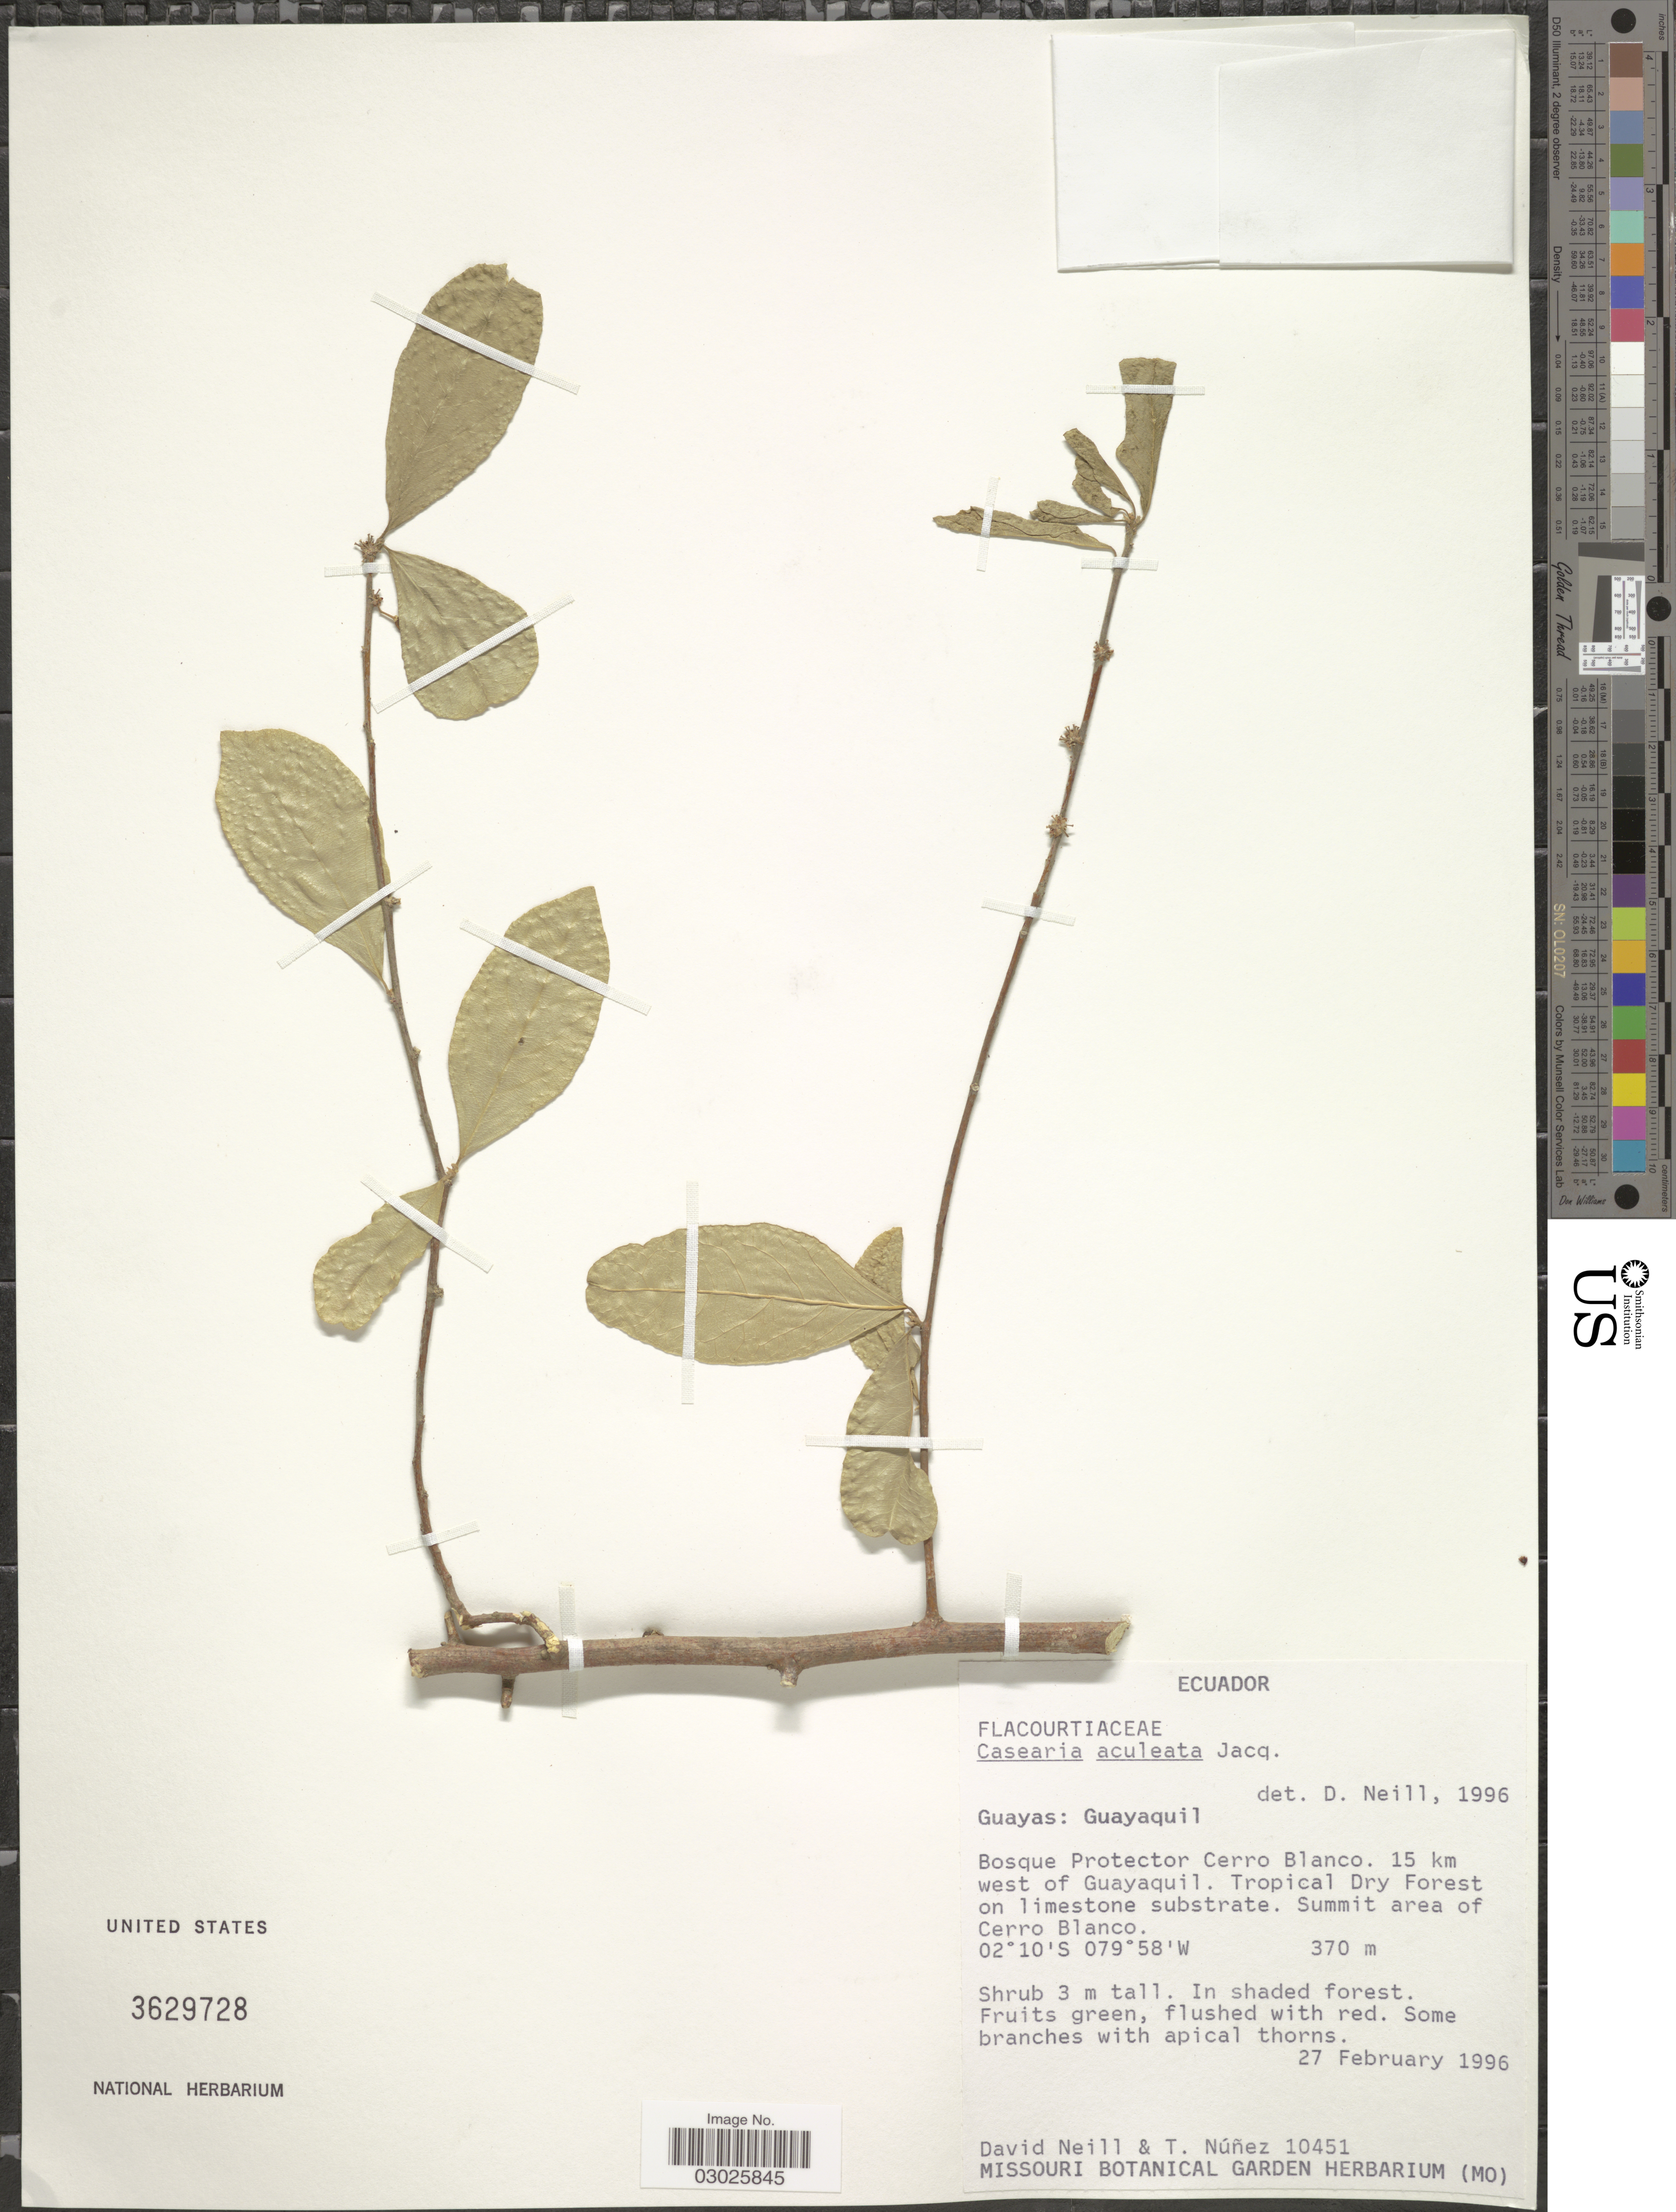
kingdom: Plantae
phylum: Tracheophyta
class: Magnoliopsida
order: Malpighiales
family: Salicaceae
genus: Casearia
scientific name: Casearia aculeata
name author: Jacq.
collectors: D. Neill & T. Núñez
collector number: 10451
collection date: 1996-02-27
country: Ecuador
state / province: Guayas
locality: Guayaquil. Bosque Protector Cerro Blanco. 15 km west of Guayaquil. Summit area of Cerro Blanco.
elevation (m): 370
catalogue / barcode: US 3629728